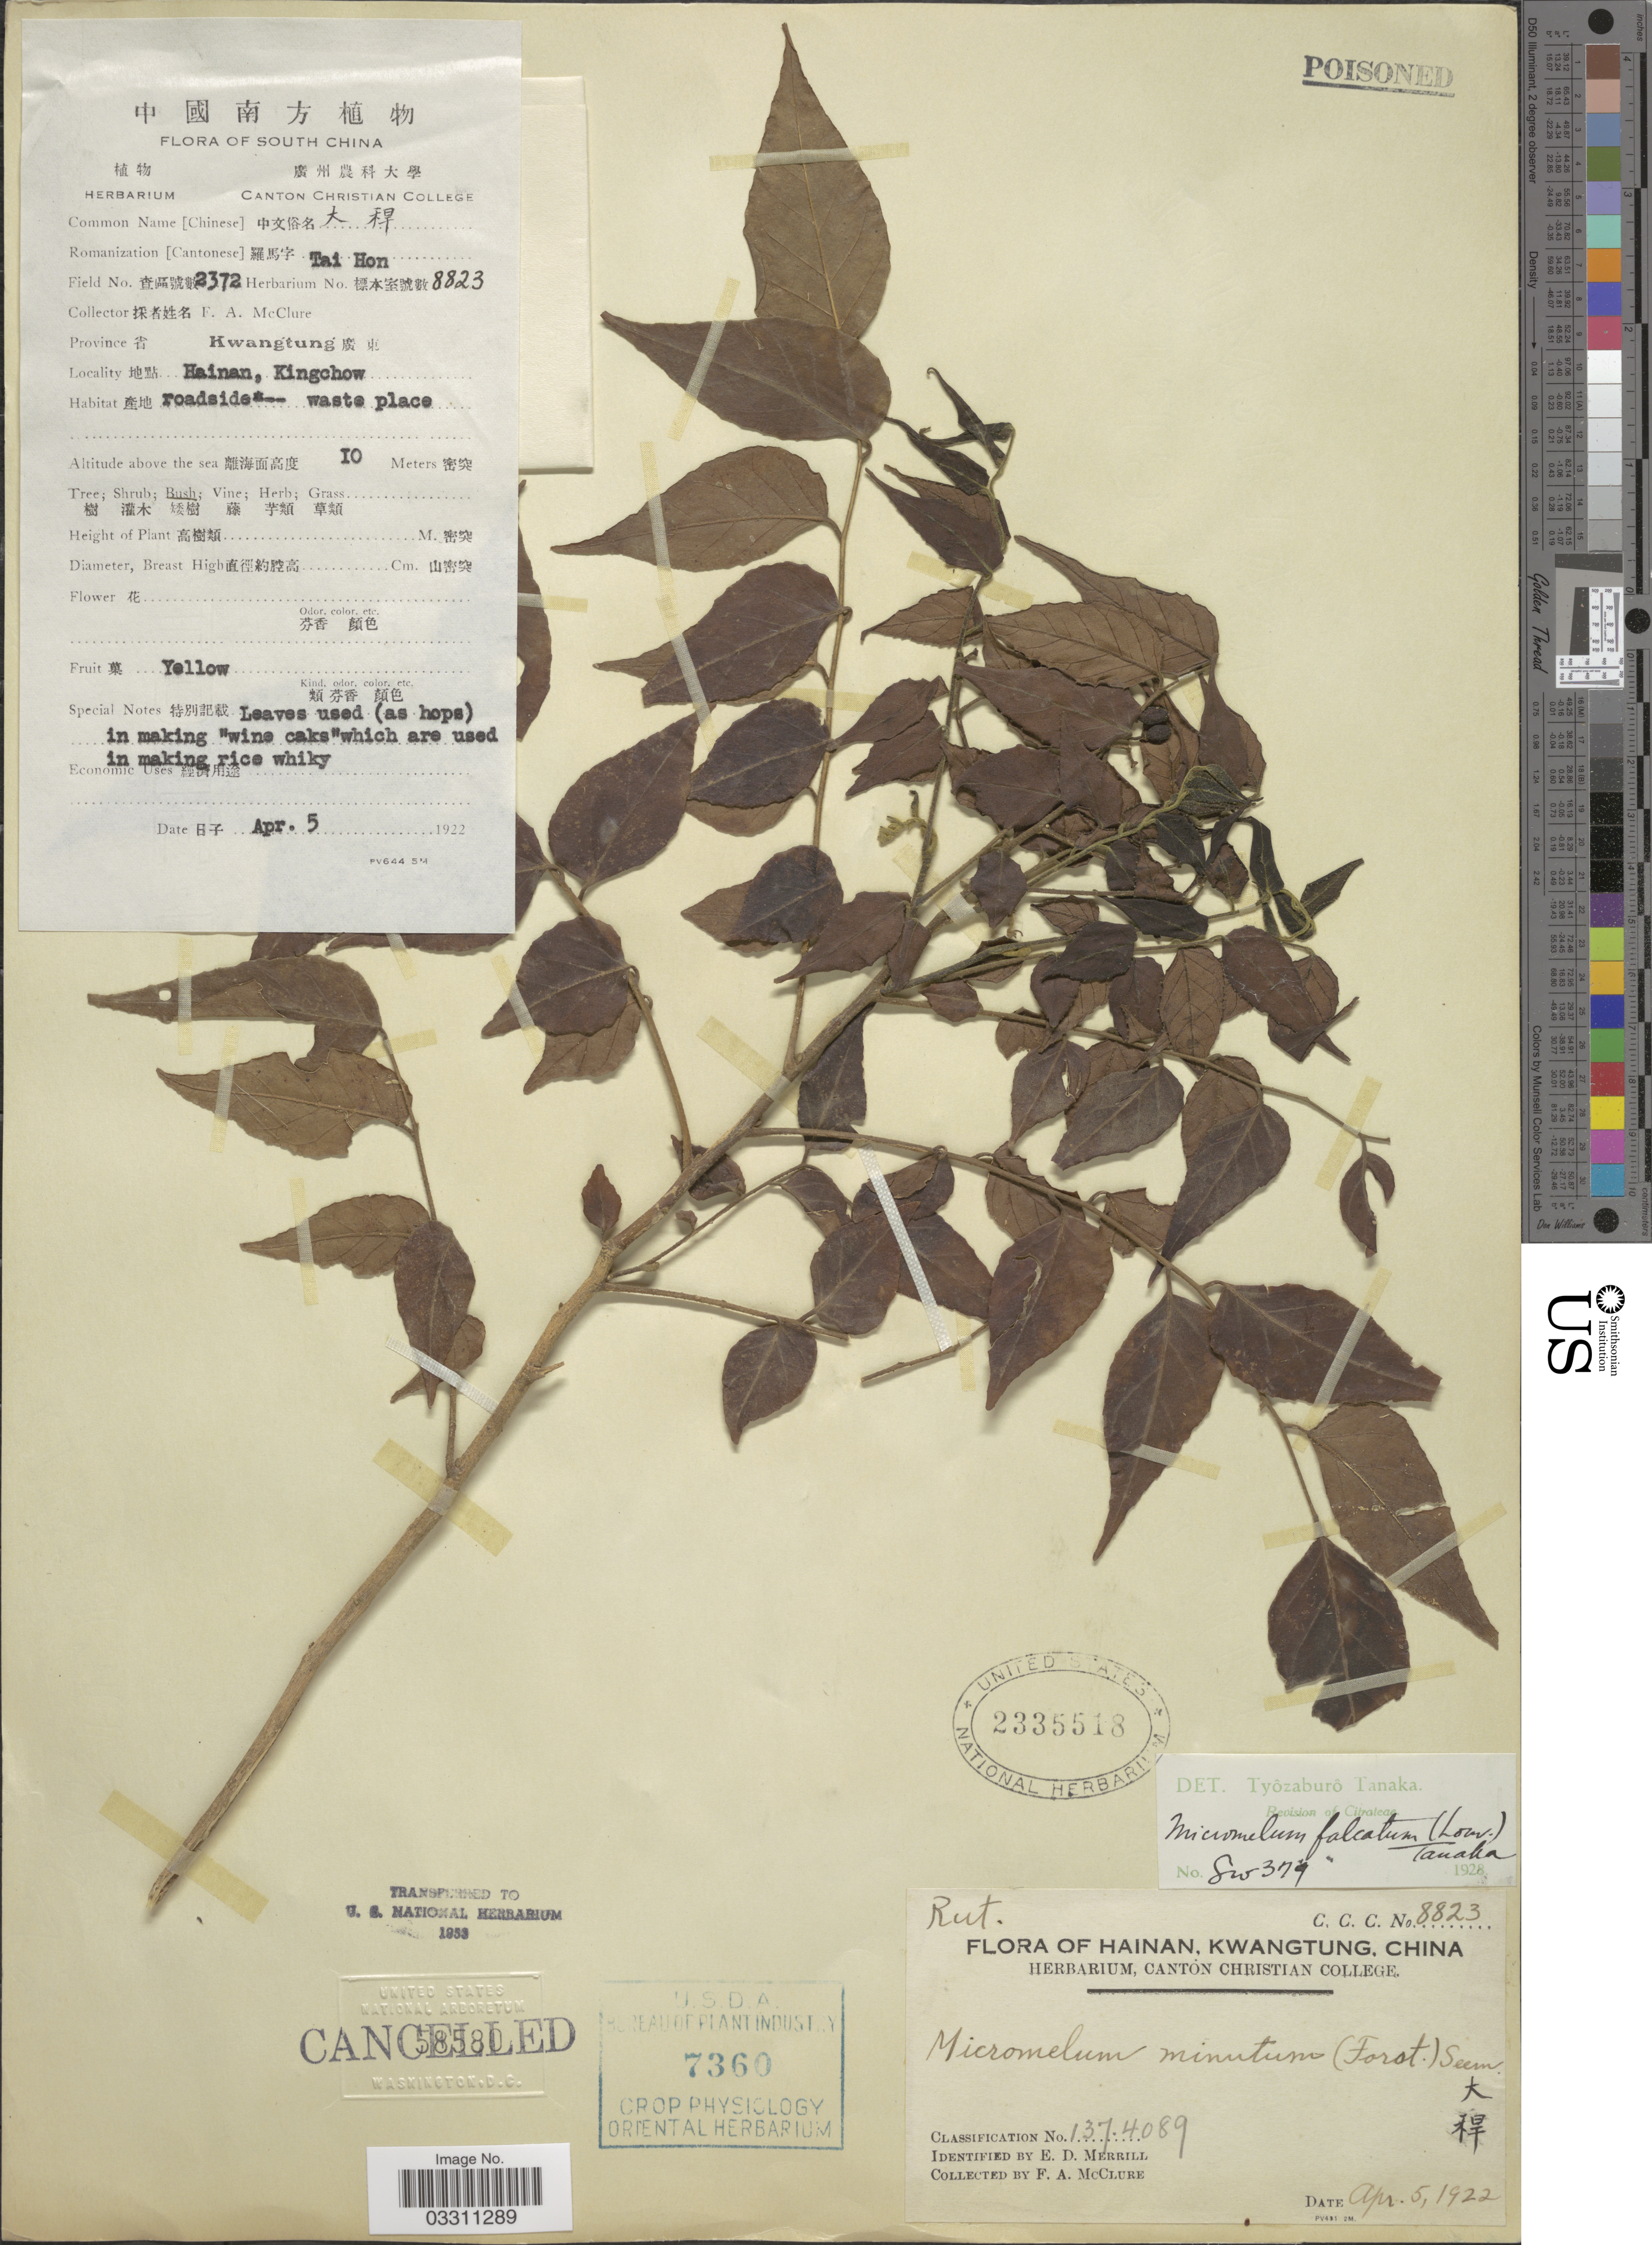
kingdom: Plantae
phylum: Tracheophyta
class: Magnoliopsida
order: Sapindales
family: Rutaceae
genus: Micromelum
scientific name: Micromelum falcatum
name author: Tanaka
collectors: F. A. McClure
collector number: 2373/8823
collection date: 1922-04-05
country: China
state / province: Hainan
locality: Kingchow.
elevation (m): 10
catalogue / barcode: US 2335518